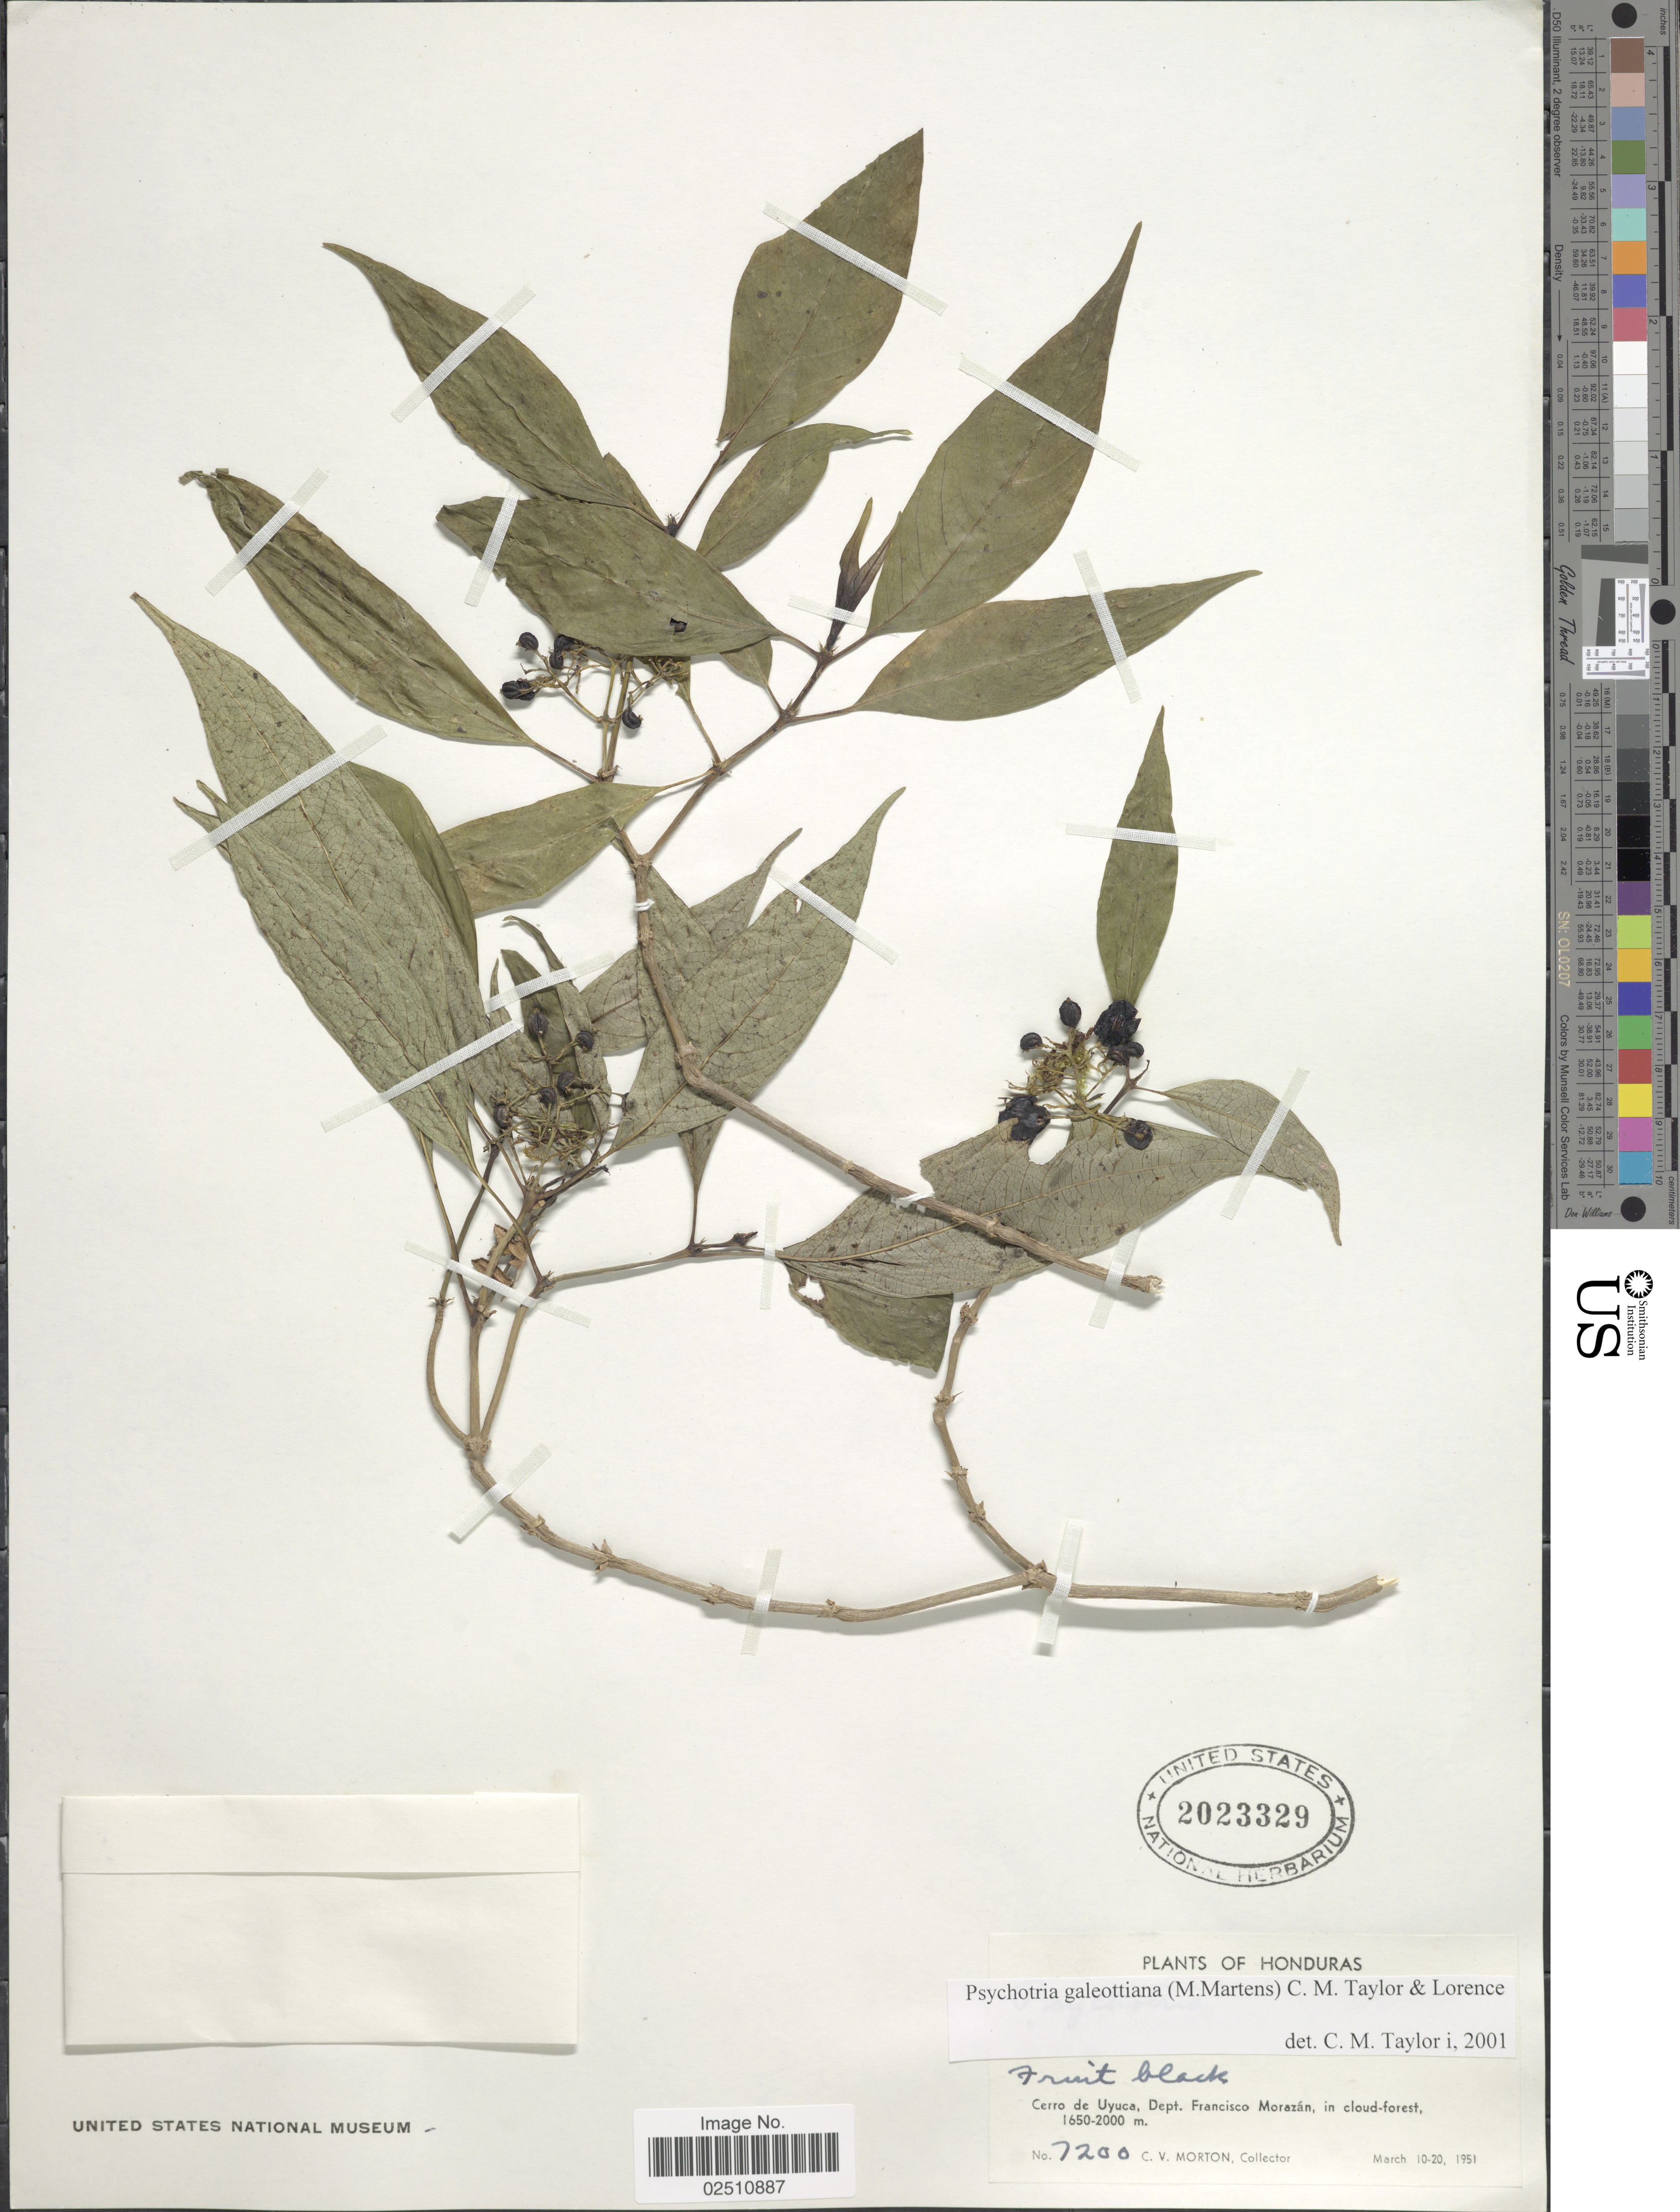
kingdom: Plantae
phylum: Tracheophyta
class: Magnoliopsida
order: Gentianales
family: Rubiaceae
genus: Psychotria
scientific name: Psychotria galeottiana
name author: (M. Martens) C.M. Taylor & Lorence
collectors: C. V. Morton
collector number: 7200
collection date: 1951-03-10/1951-03-20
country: Honduras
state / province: Fco. Morazán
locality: Cerro de Uyuca, in cloud-forest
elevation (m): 1650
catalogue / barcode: US 2023329